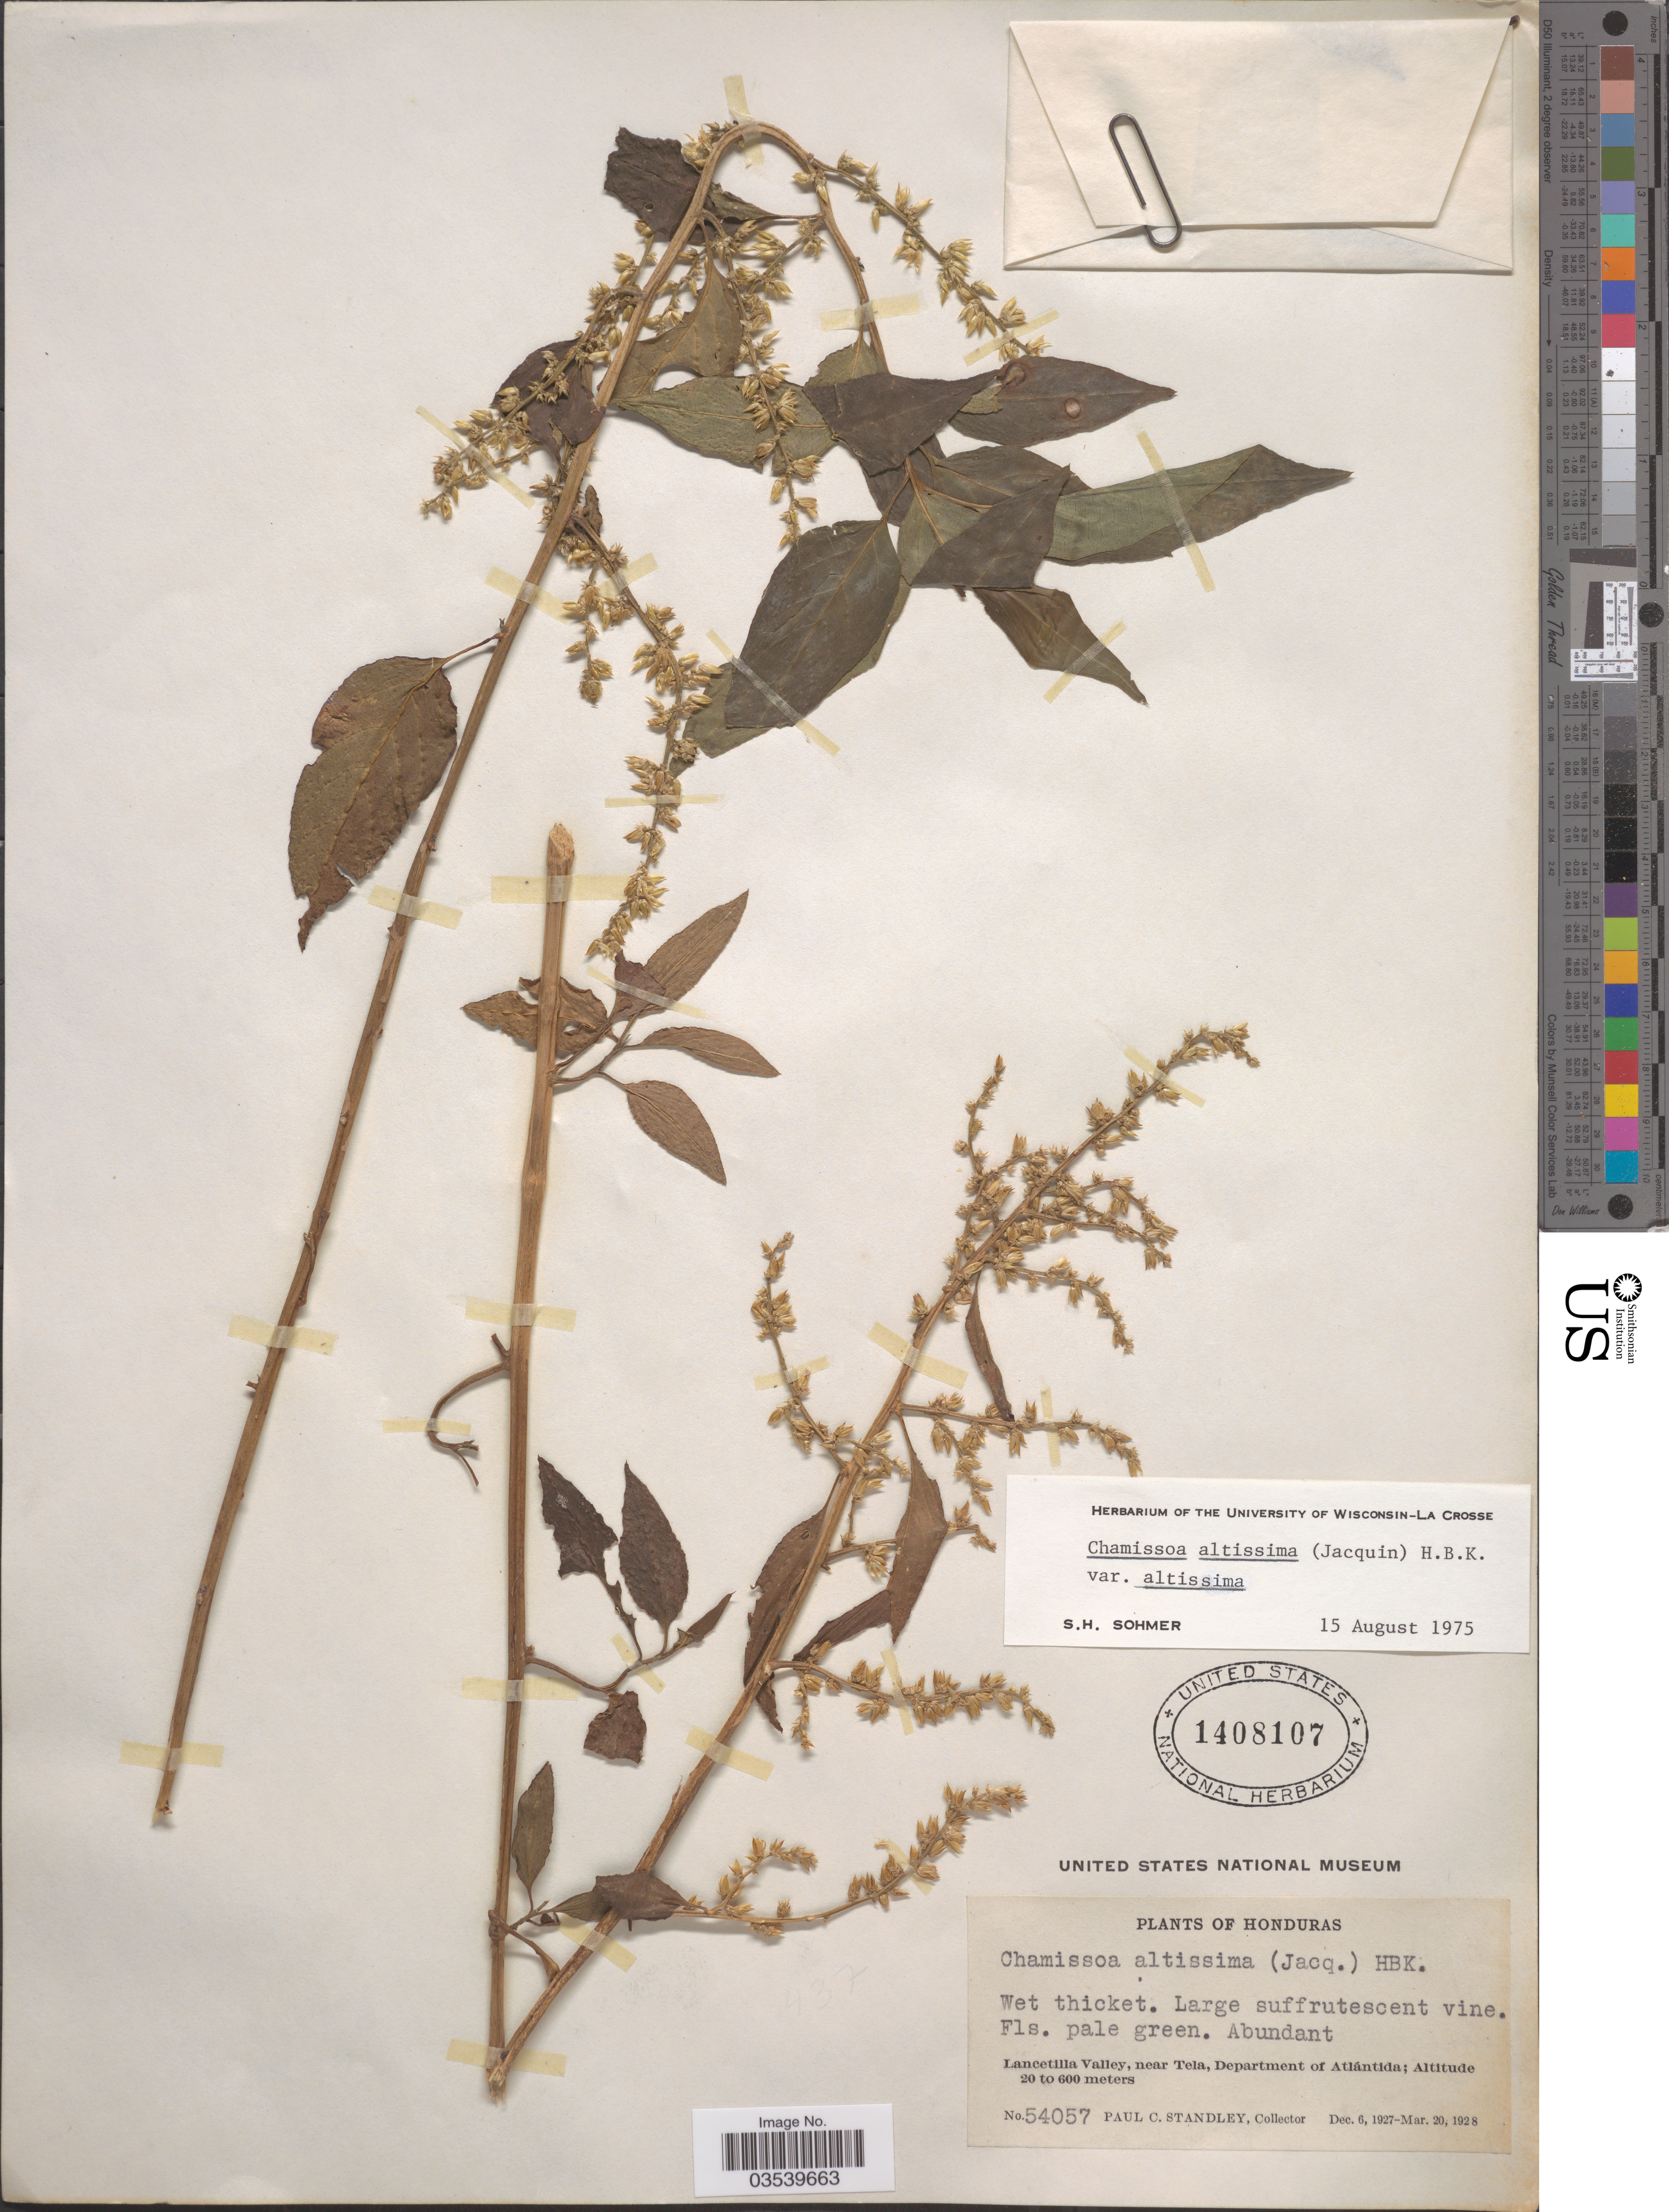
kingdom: Plantae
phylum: Tracheophyta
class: Magnoliopsida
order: Caryophyllales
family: Amaranthaceae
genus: Chamissoa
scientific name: Chamissoa altissima var. altissima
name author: (Jacq.) Kunth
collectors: P. C. Standley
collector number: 54057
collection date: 1927-12-06/1928-03-20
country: Honduras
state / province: Atlántida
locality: Lancetilla Valley, near Tela, Department of Atlántida.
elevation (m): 20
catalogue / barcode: US 1408107